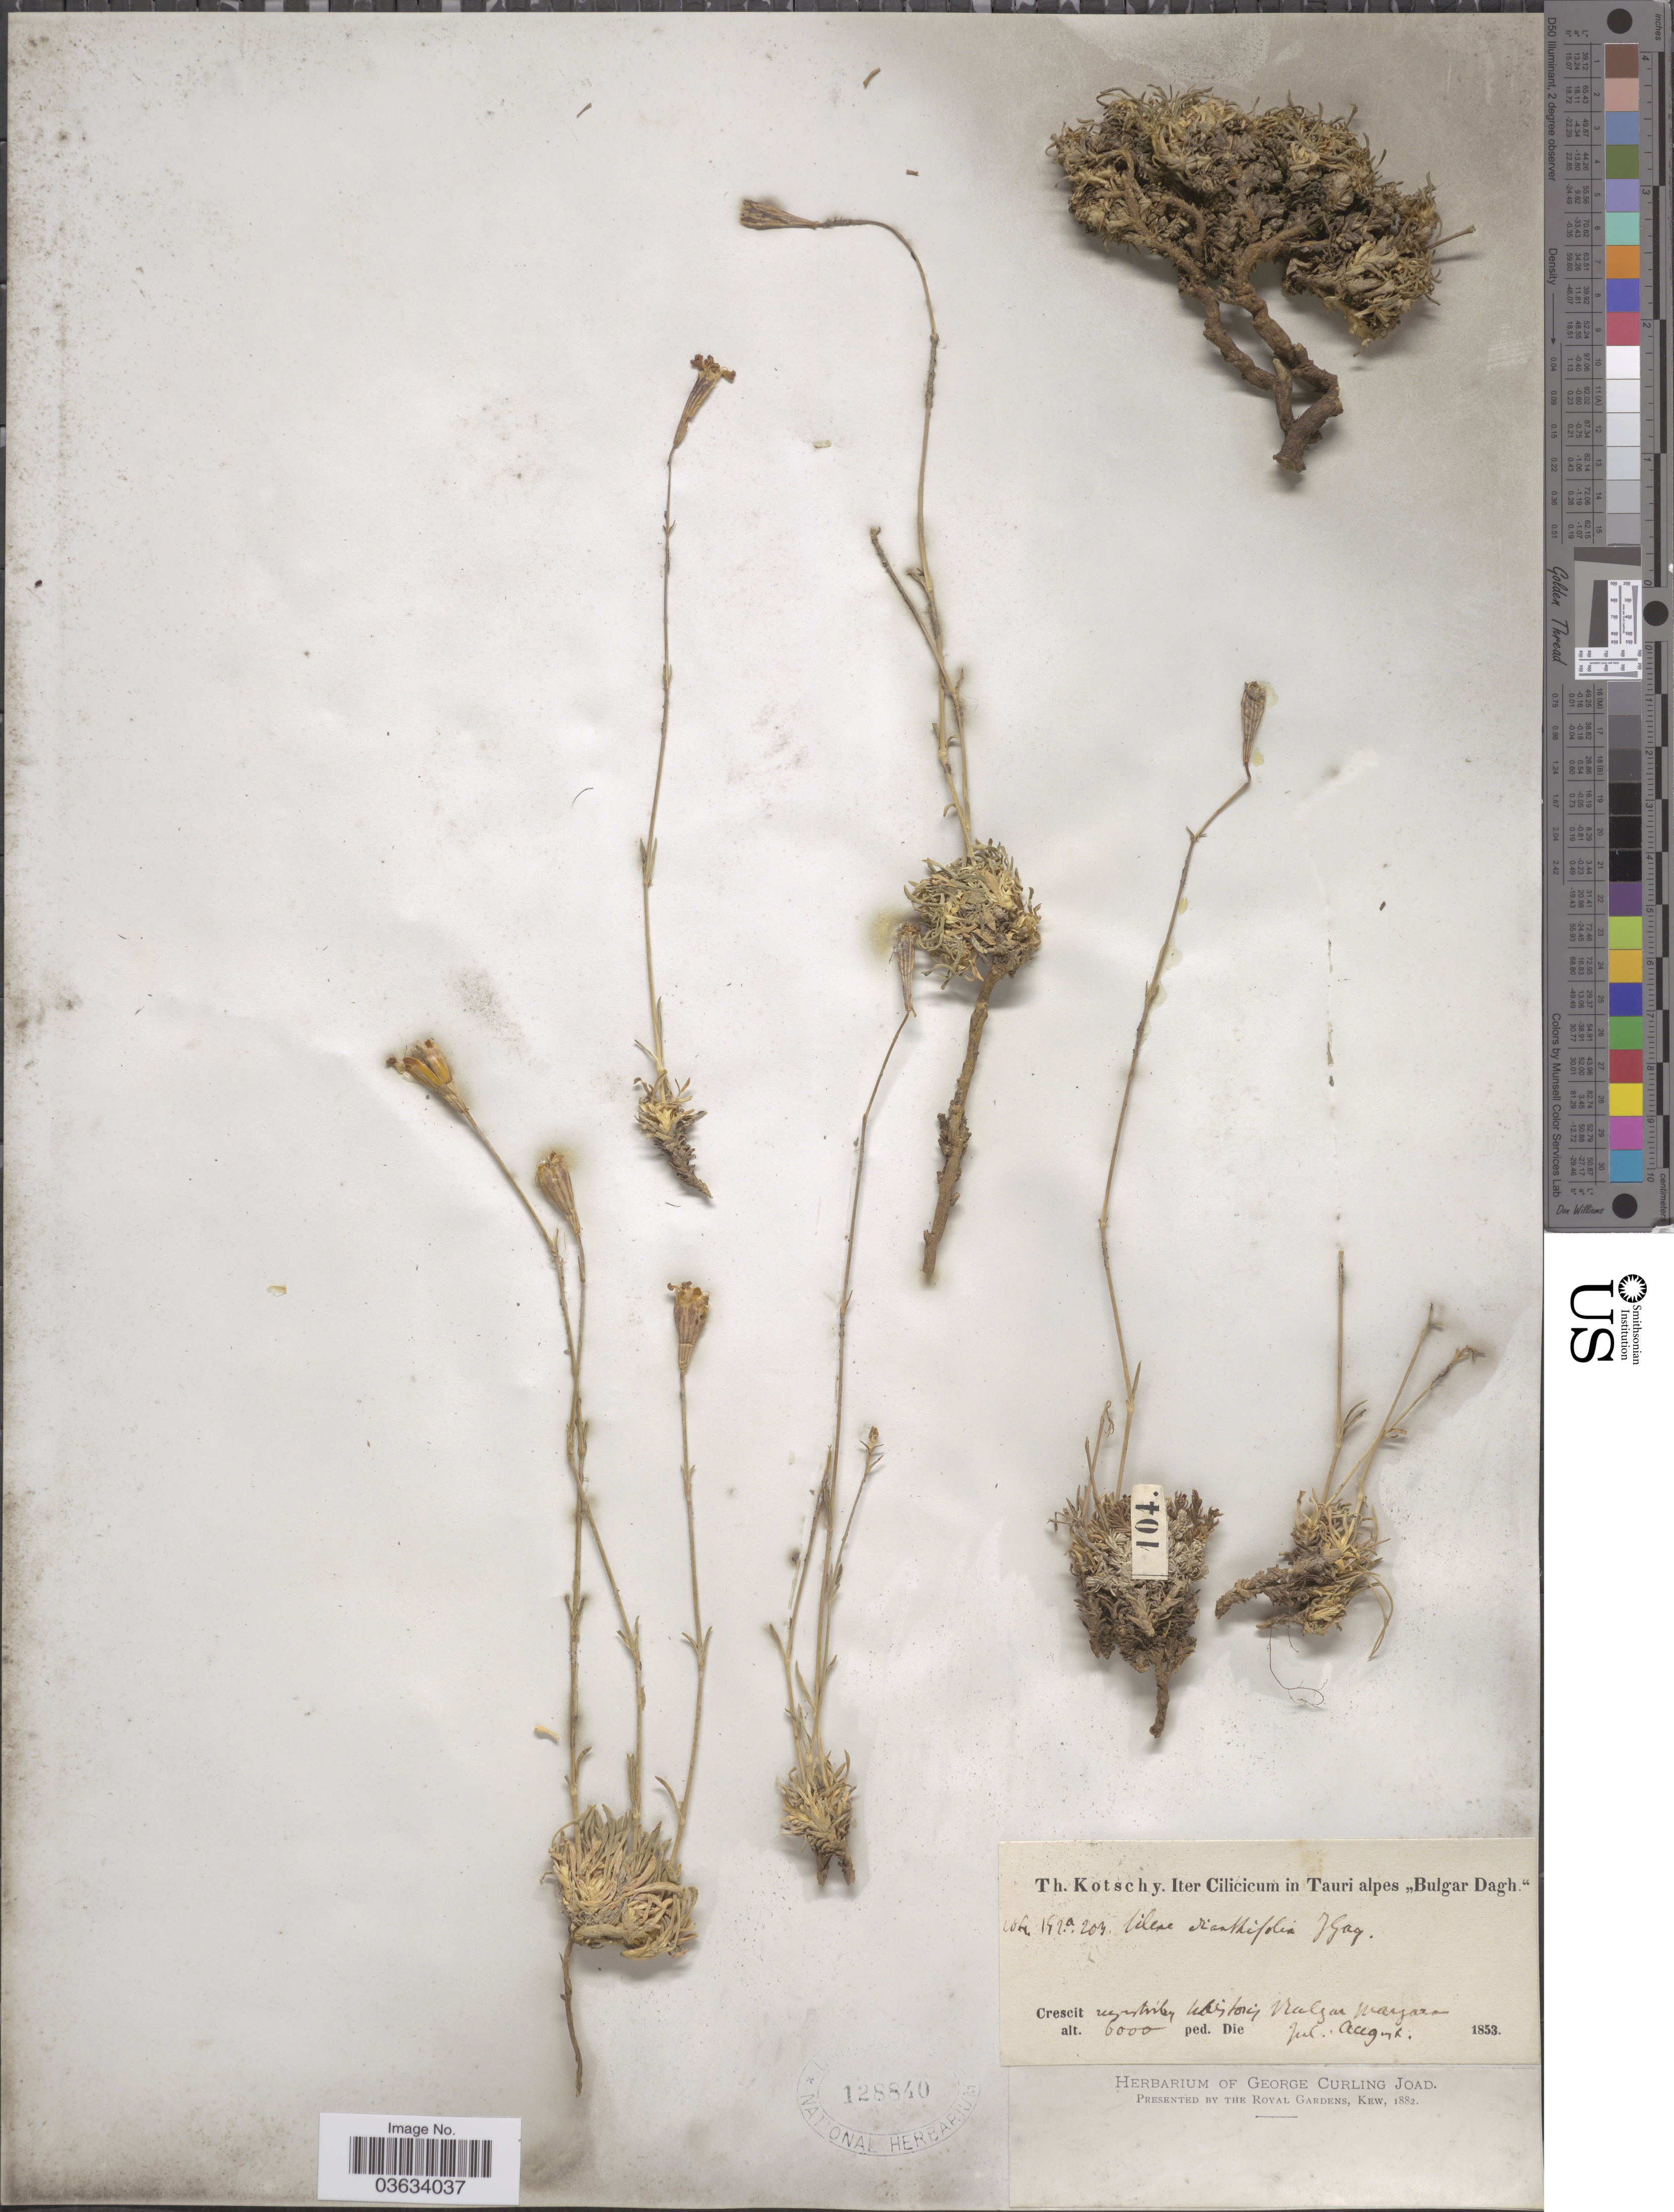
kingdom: Plantae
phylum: Tracheophyta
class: Magnoliopsida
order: Caryophyllales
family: Caryophyllaceae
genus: Silene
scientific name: Silene dianthifolia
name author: J. Gay in Tchich.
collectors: K. G. Kotschy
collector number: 104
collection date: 1853-07/1853-08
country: Turkey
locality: Iter Cilicicum in Tauri alpes "Bulgar Dagh". Bulgar Marjazan [interpreted].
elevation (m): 1829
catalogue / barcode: US 128840